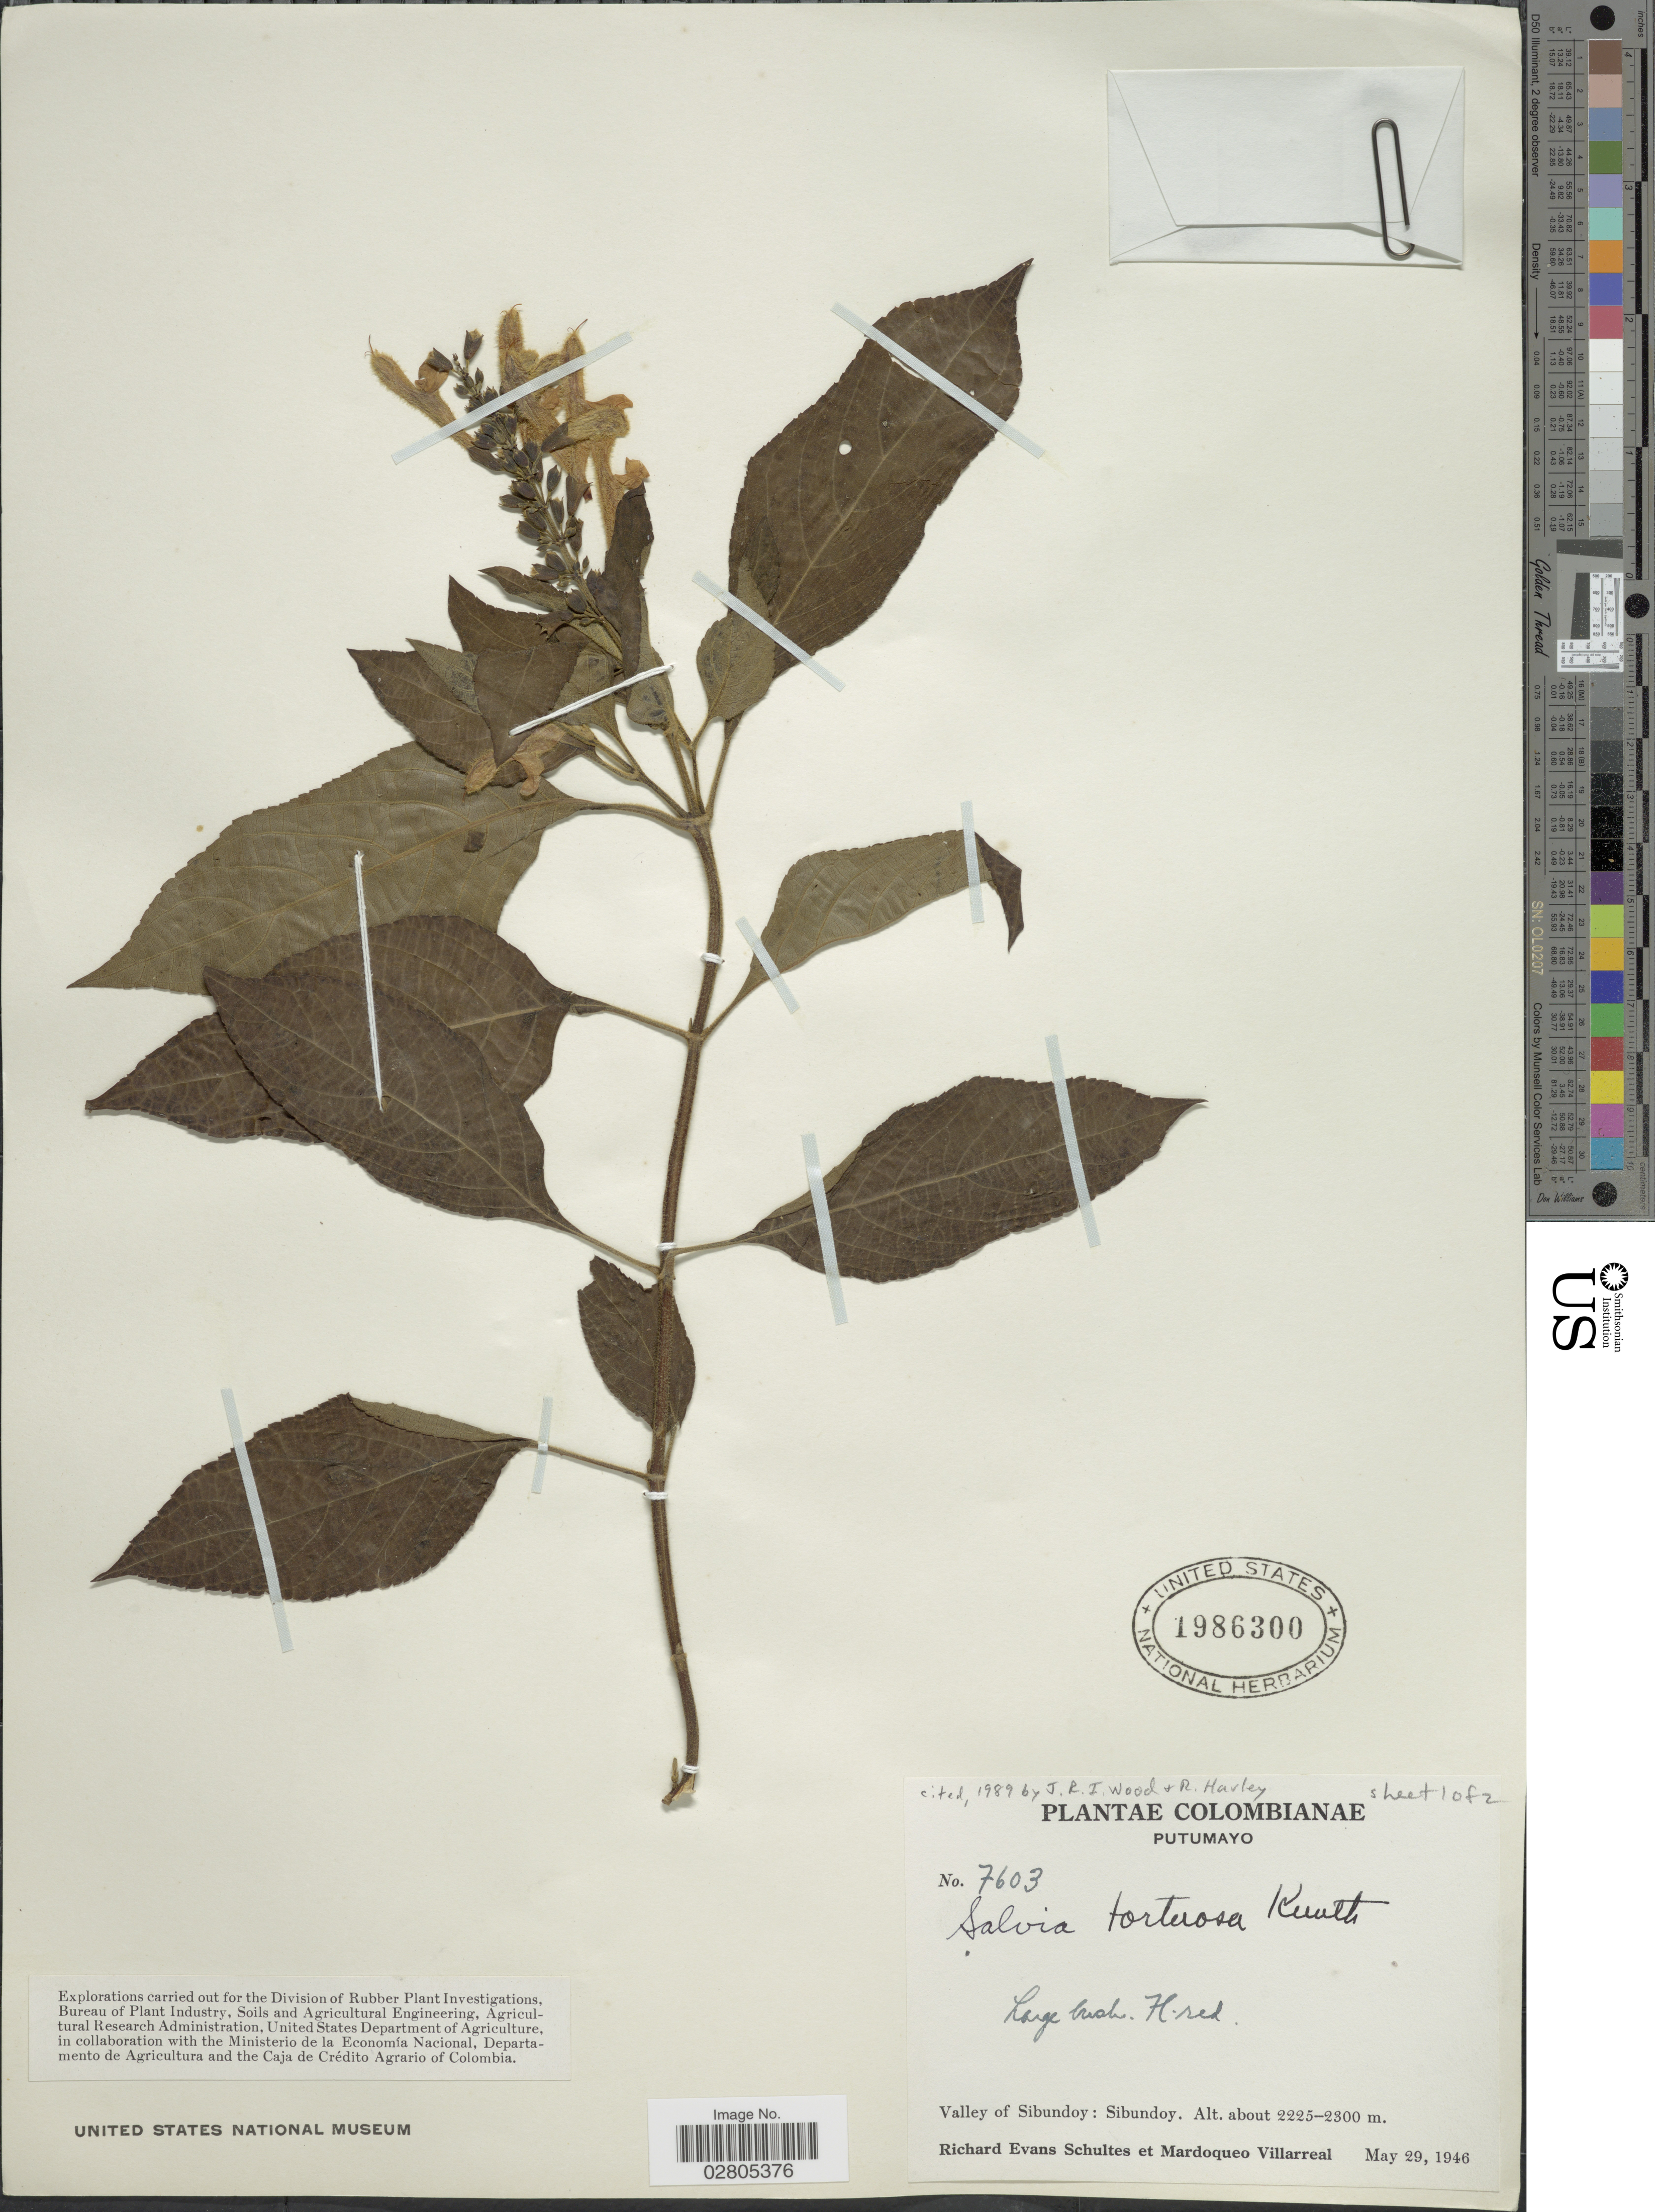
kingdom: Plantae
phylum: Tracheophyta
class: Magnoliopsida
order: Lamiales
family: Lamiaceae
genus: Salvia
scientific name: Salvia tortuosa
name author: Kunth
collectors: R. E. Schultes & M. Villareal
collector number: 7603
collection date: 1946-05-29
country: Colombia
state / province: Putumayo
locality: Valley of Sibundoy: Sibundoy.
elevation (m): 2225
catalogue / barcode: US 1986300